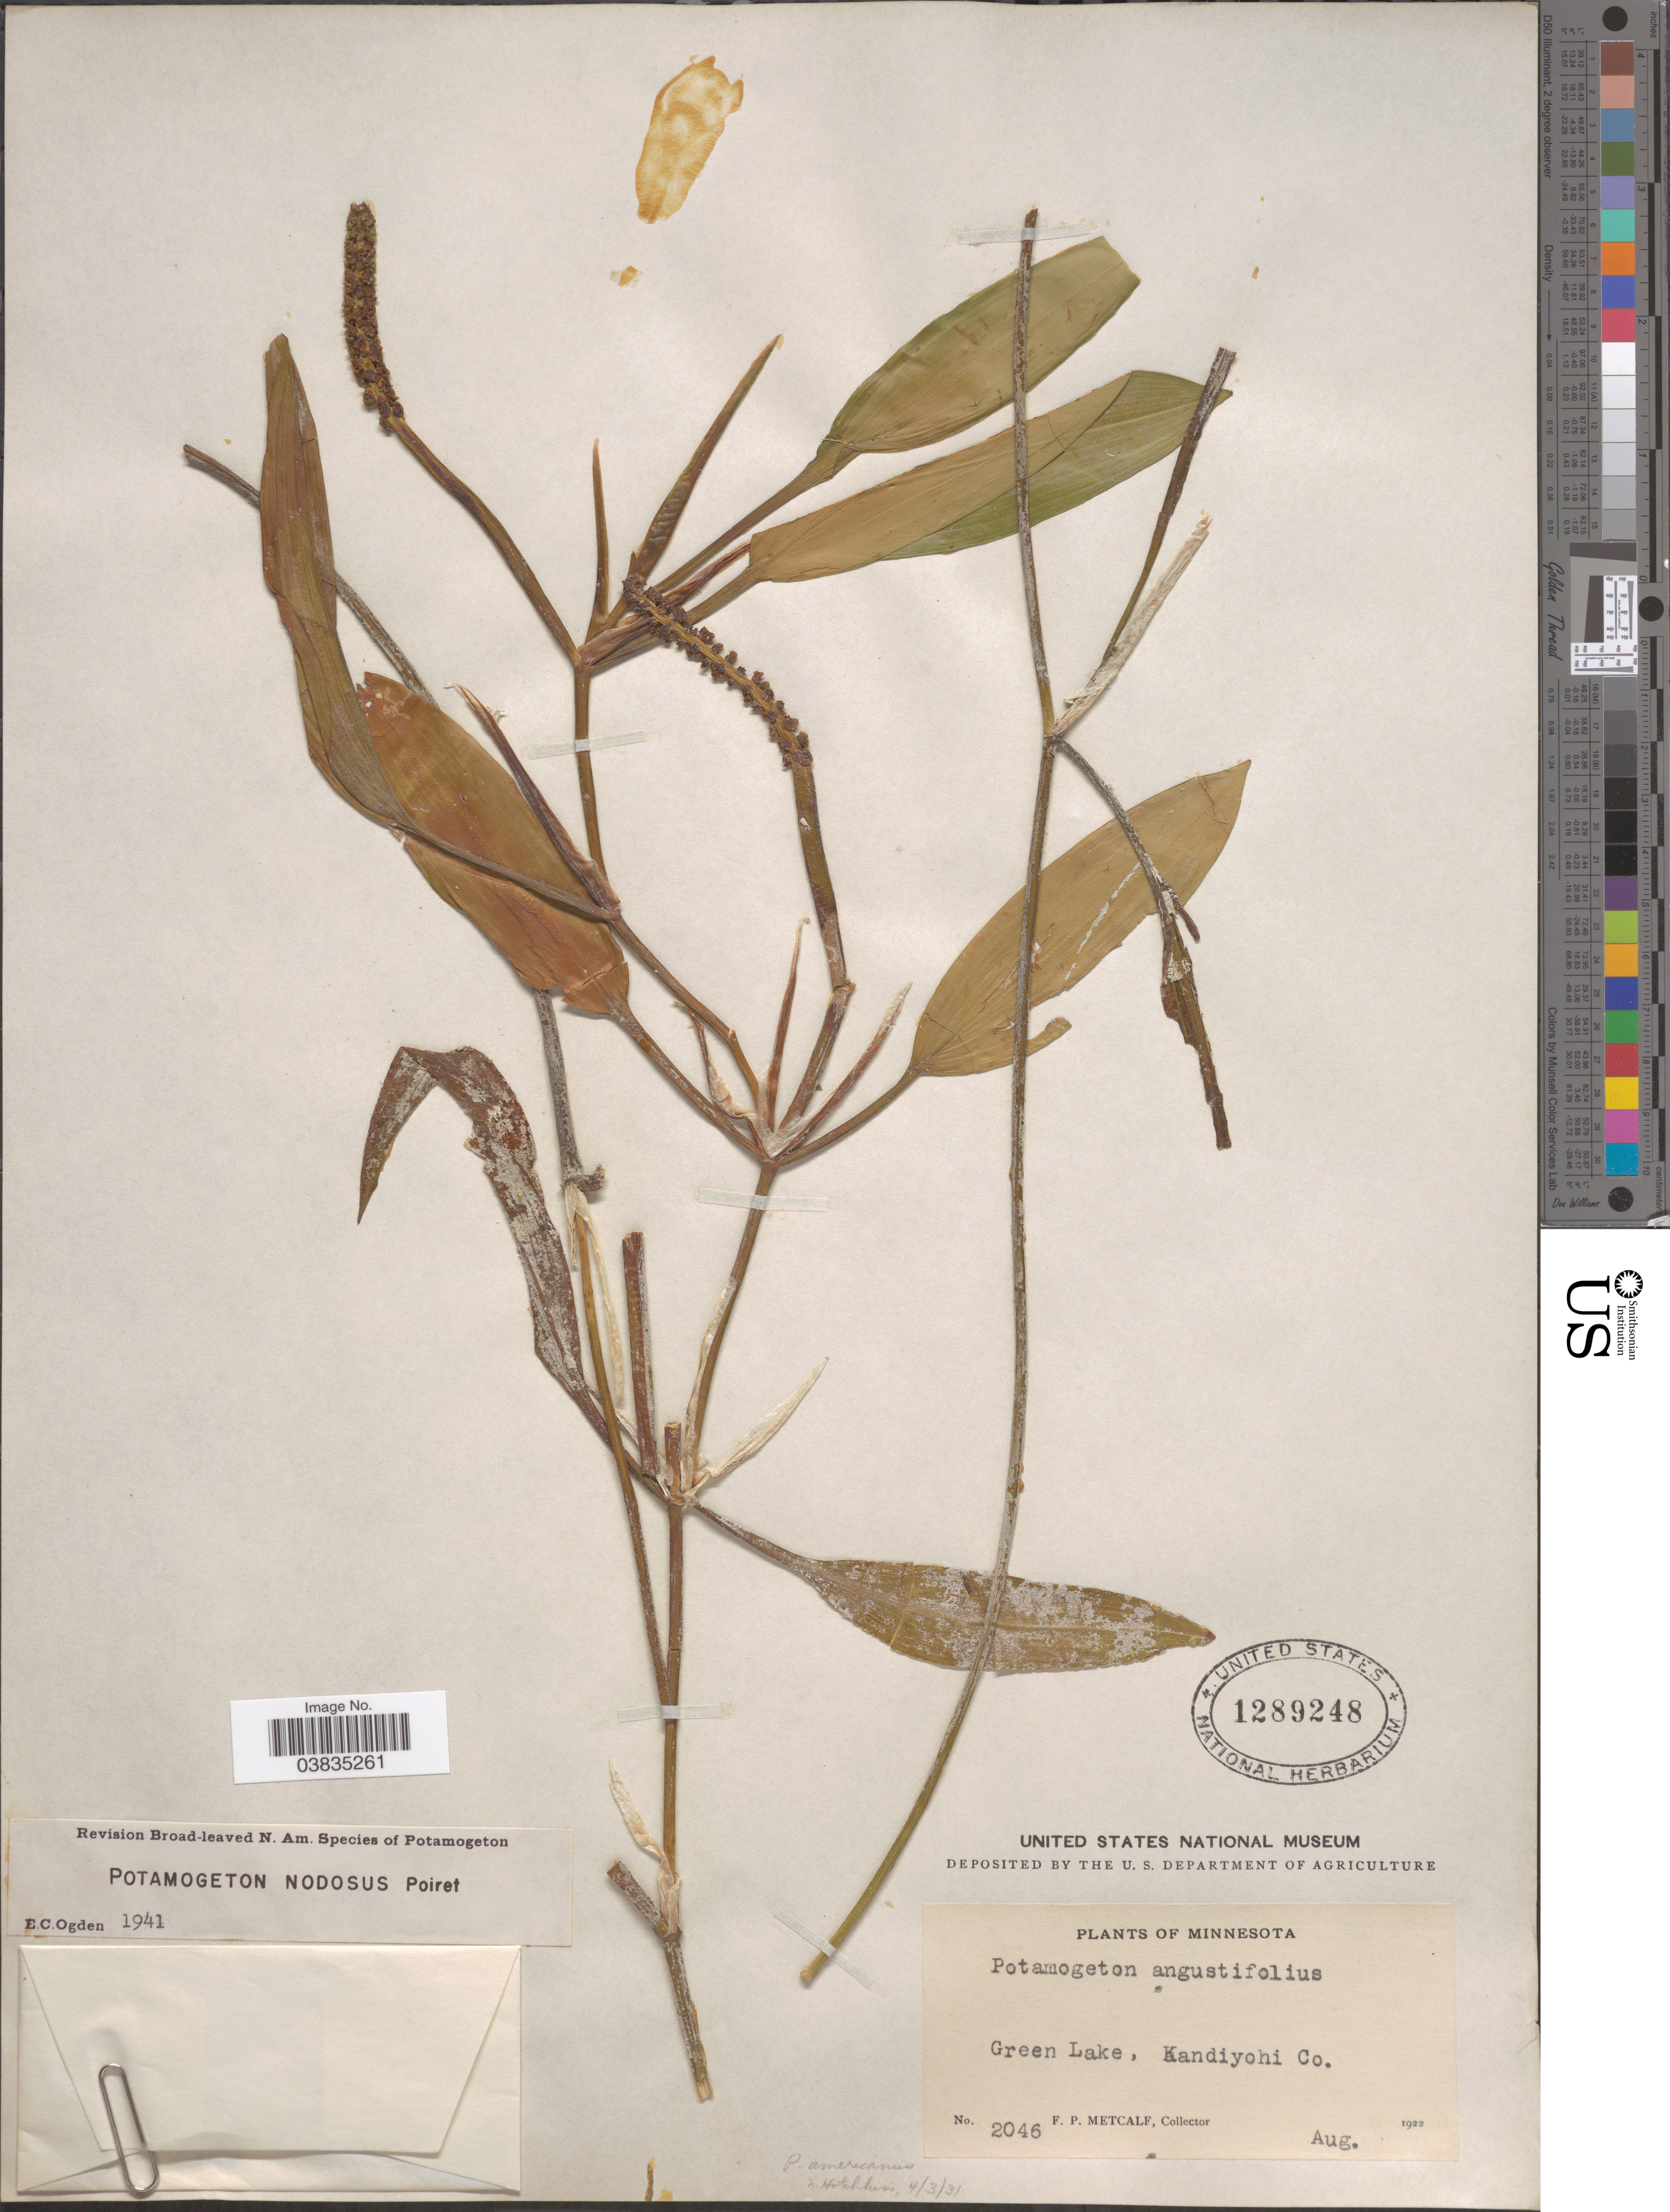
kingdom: Plantae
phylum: Tracheophyta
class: Liliopsida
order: Alismatales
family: Potamogetonaceae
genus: Potamogeton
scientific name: Potamogeton nodosus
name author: Poir.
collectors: F. Metcalf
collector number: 2046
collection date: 1922-08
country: United States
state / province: Minnesota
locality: Green Lake, Kandiyohi Co.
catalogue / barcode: US 1289248